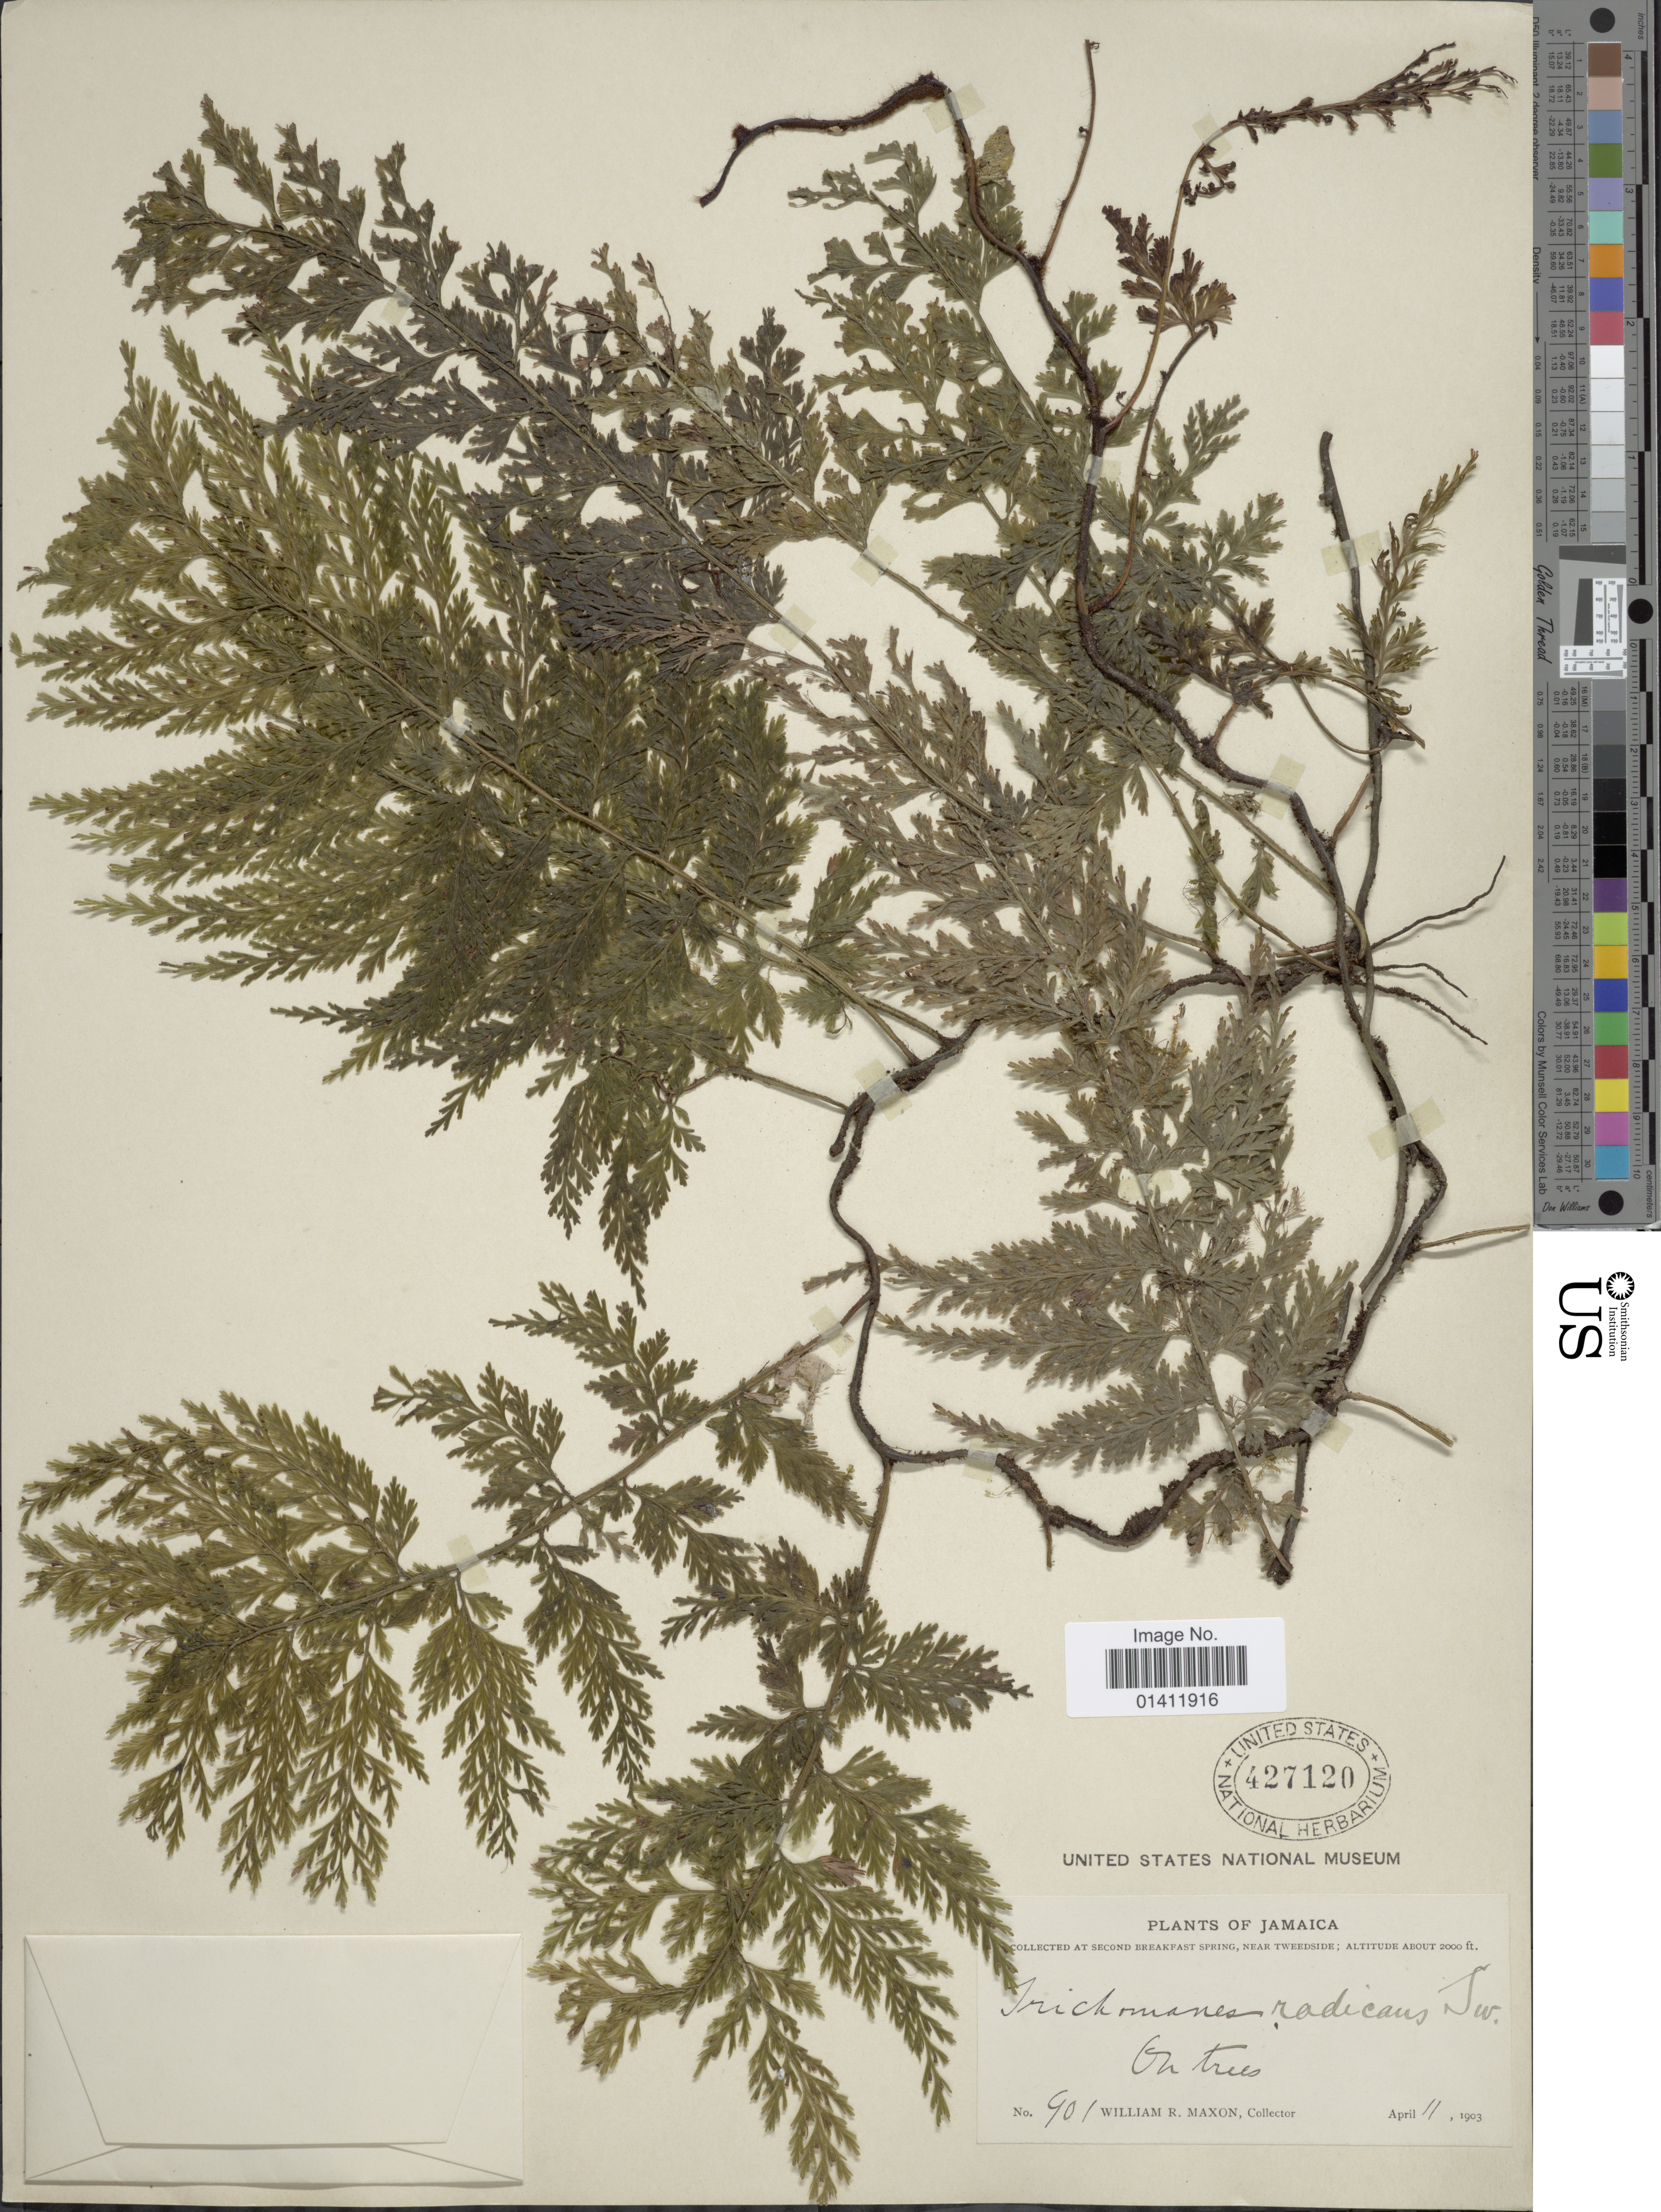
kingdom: Plantae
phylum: Tracheophyta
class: Polypodiopsida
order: Hymenophyllales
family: Hymenophyllaceae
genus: Vandenboschia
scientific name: Vandenboschia radicans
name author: (Sw.) Copel.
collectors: W. R. Maxon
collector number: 901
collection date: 1903-04-11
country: Jamaica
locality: Second Breakfast Springs, near Tweeside.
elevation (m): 610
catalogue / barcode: US 427120